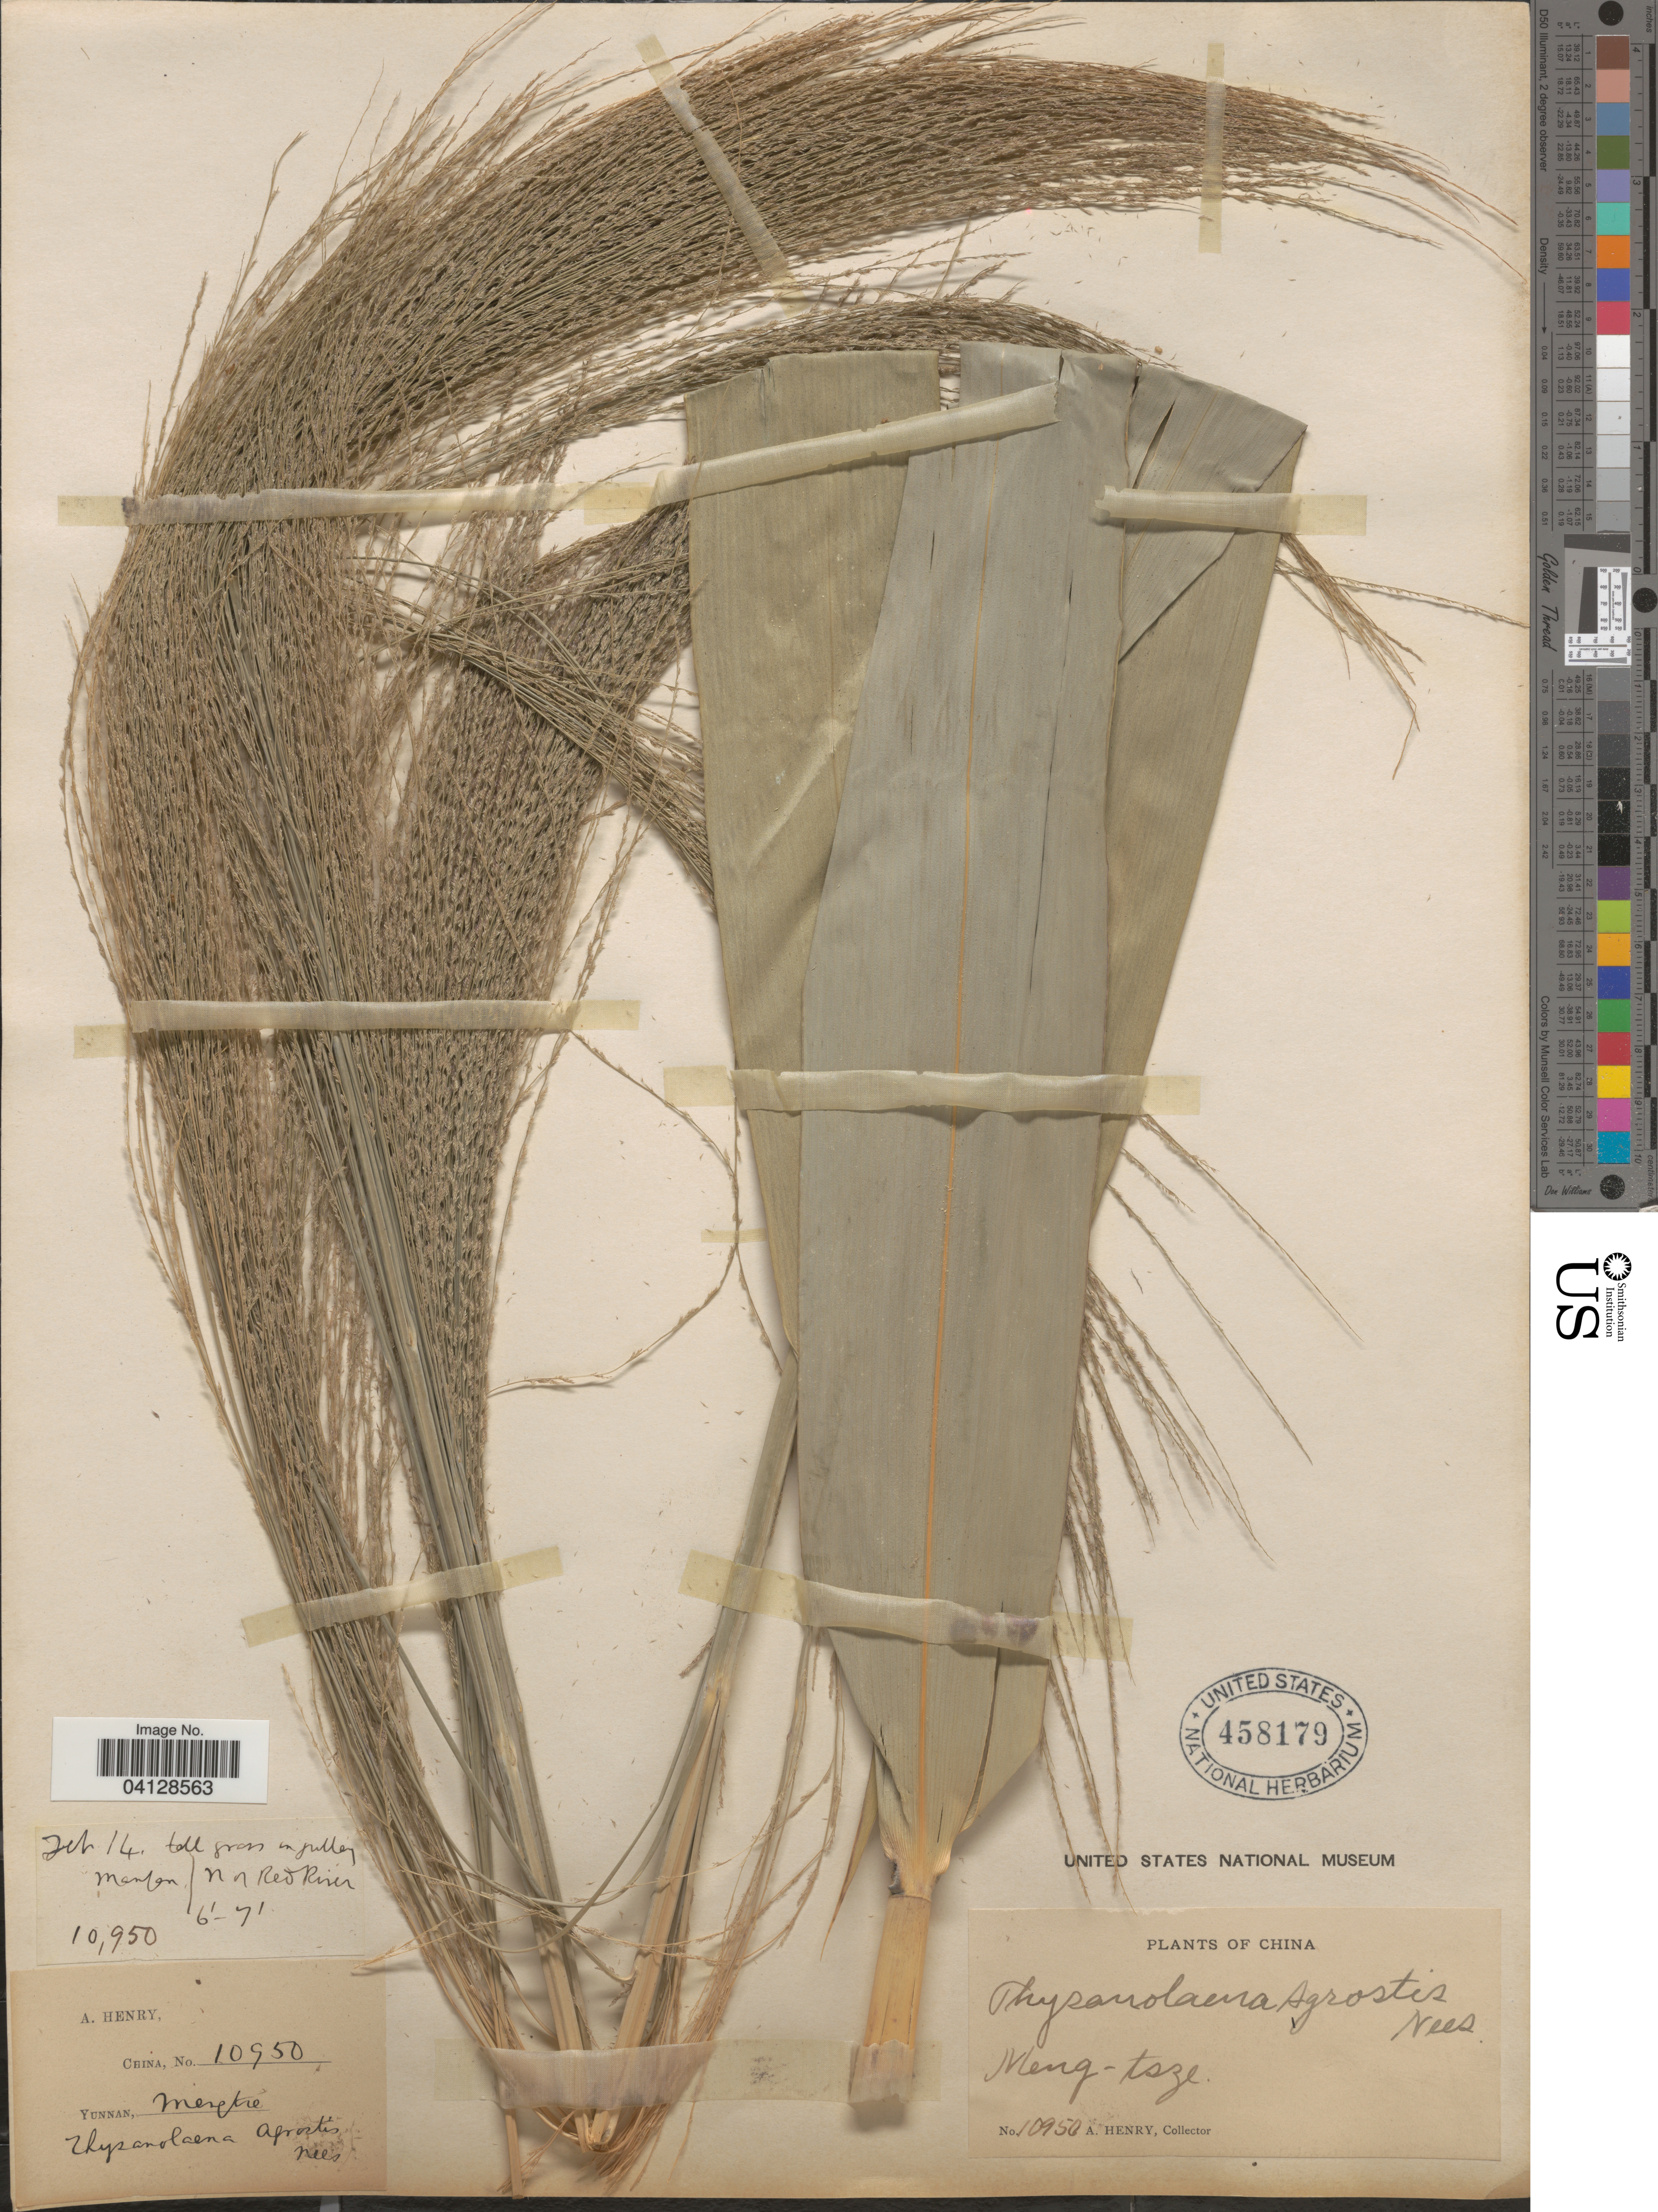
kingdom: Plantae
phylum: Tracheophyta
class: Liliopsida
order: Poales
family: Poaceae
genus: Thysanolaena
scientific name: Thysanolaena agrostis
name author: Nees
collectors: A. Henry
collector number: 10950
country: China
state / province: Yunnan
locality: Meng-tsze.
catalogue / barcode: US 458179